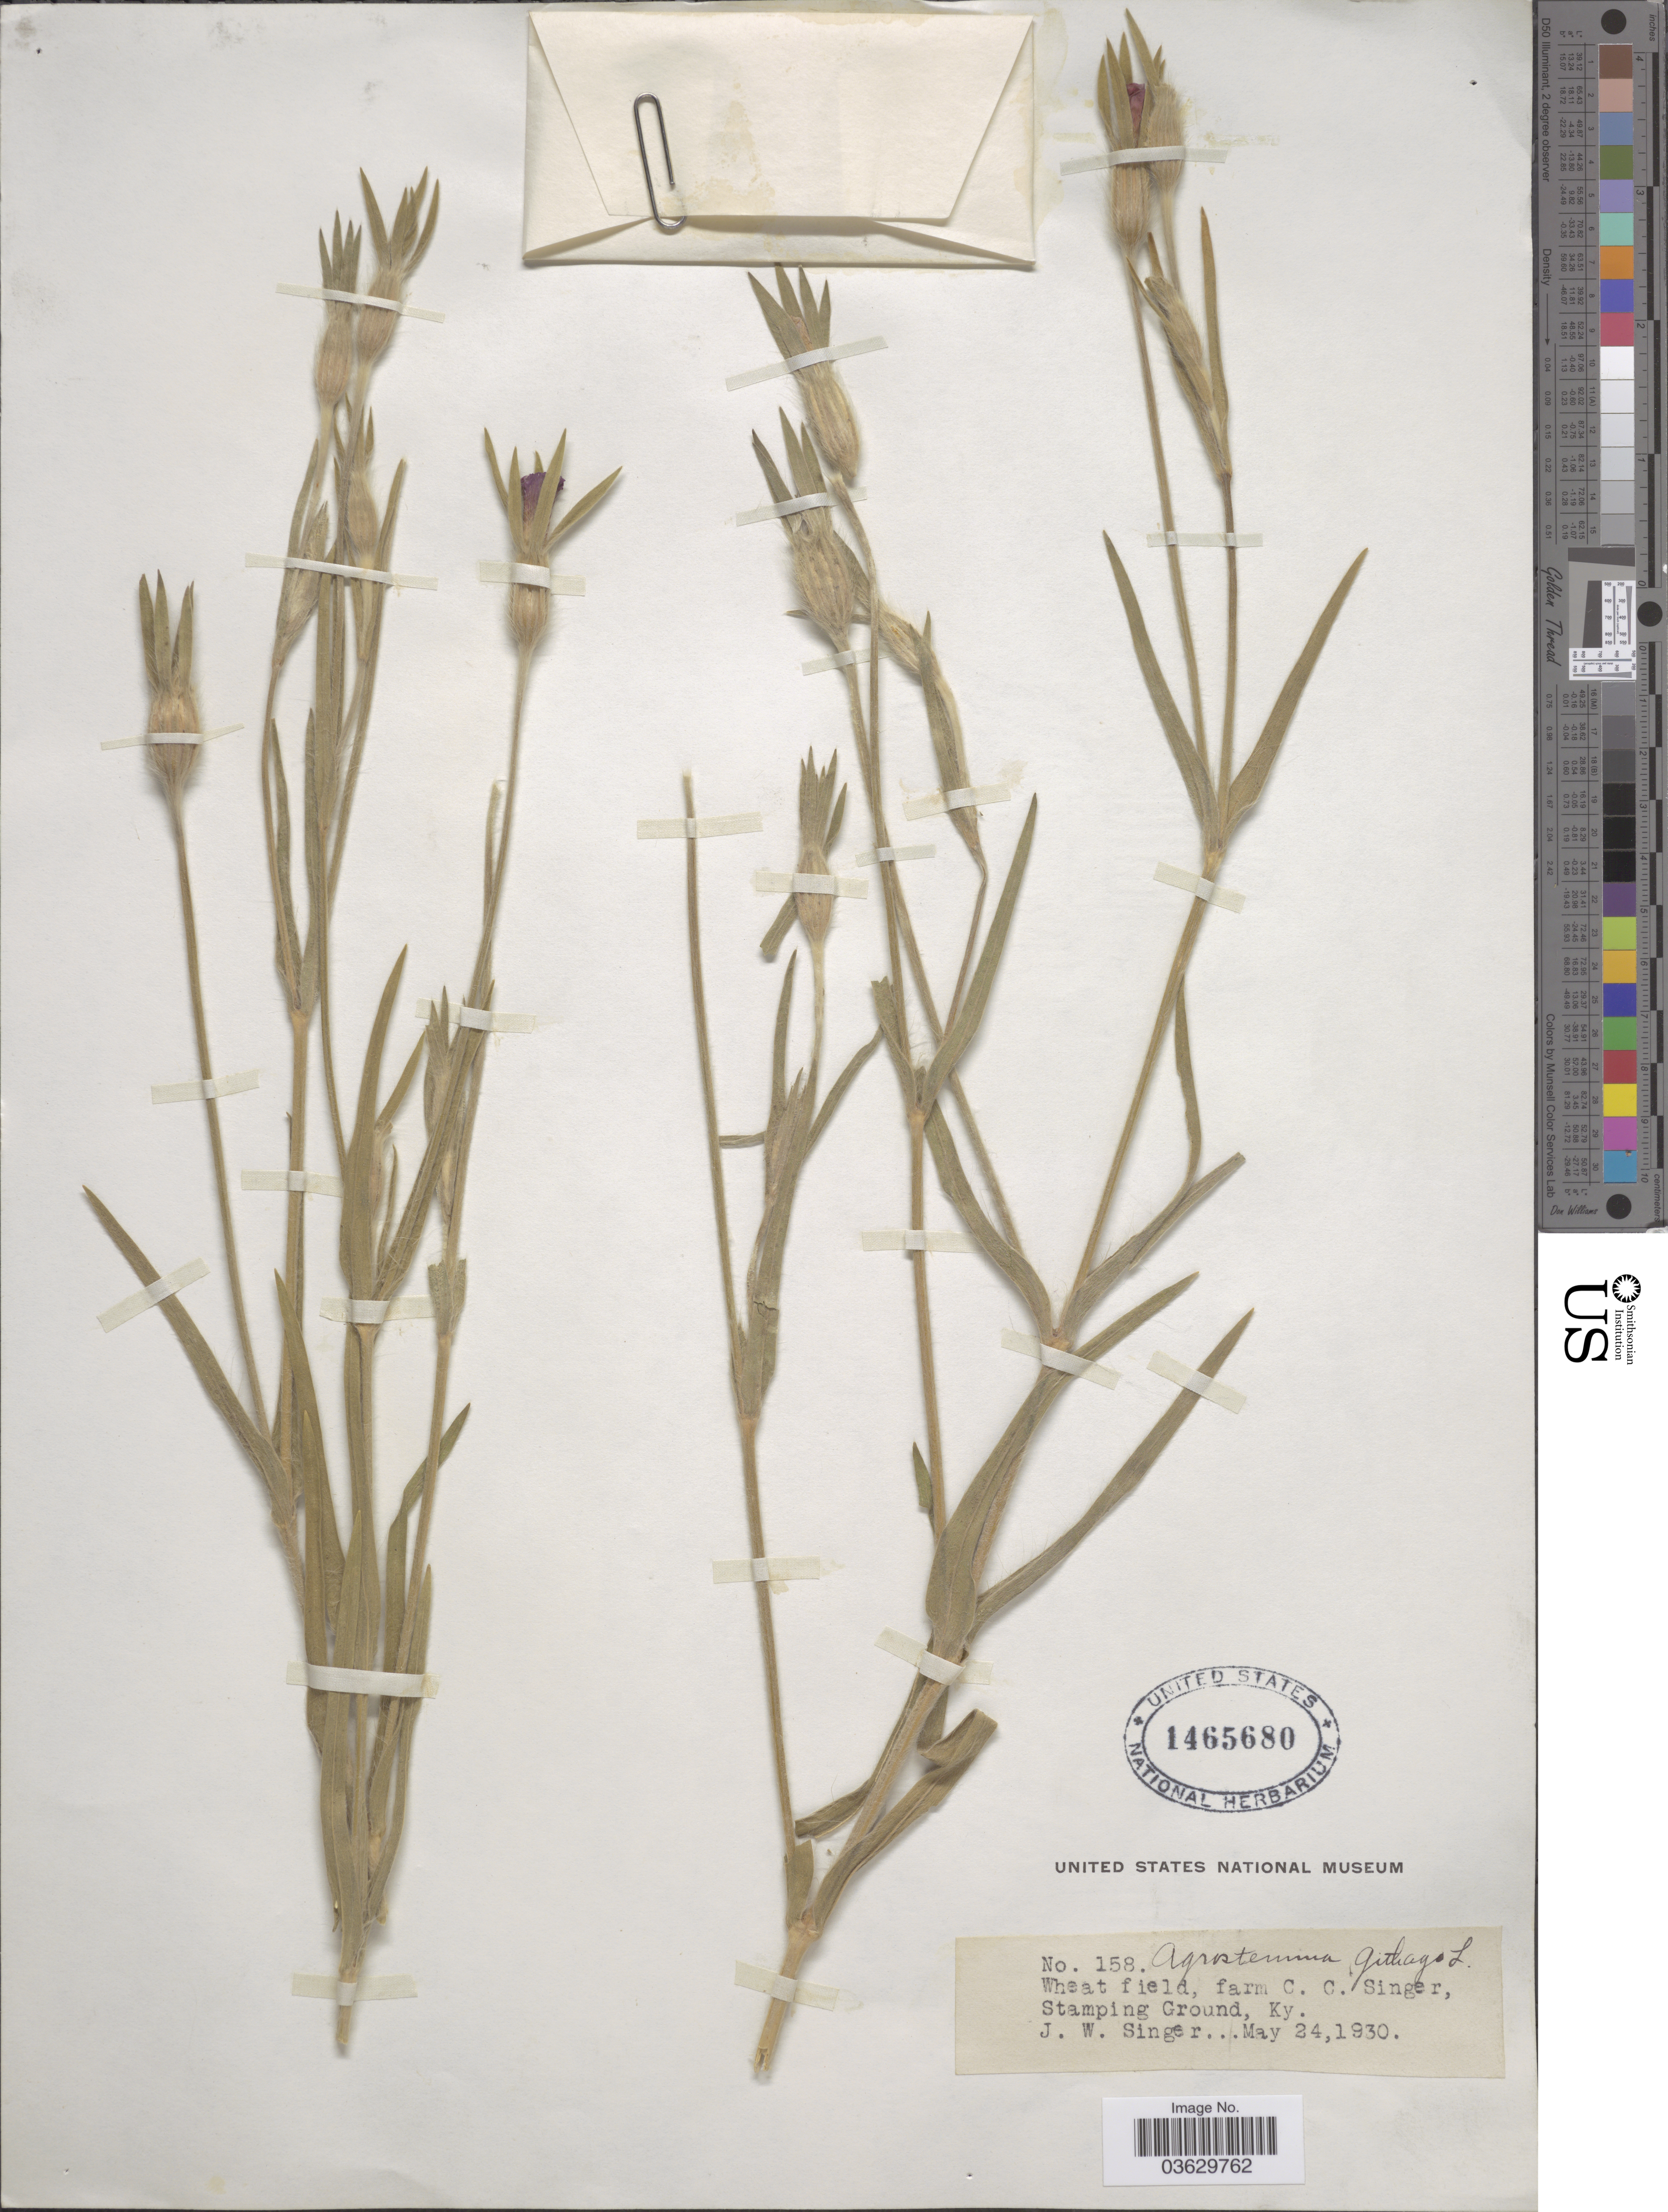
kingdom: Plantae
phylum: Tracheophyta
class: Magnoliopsida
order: Caryophyllales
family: Caryophyllaceae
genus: Agrostemma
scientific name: Agrostemma sp.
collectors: J. EW. Singer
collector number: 158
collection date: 1930-05-24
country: United States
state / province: Kentucky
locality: Wheat field, farm C. C. Singer, Stamping Ground.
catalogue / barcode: US 1465680